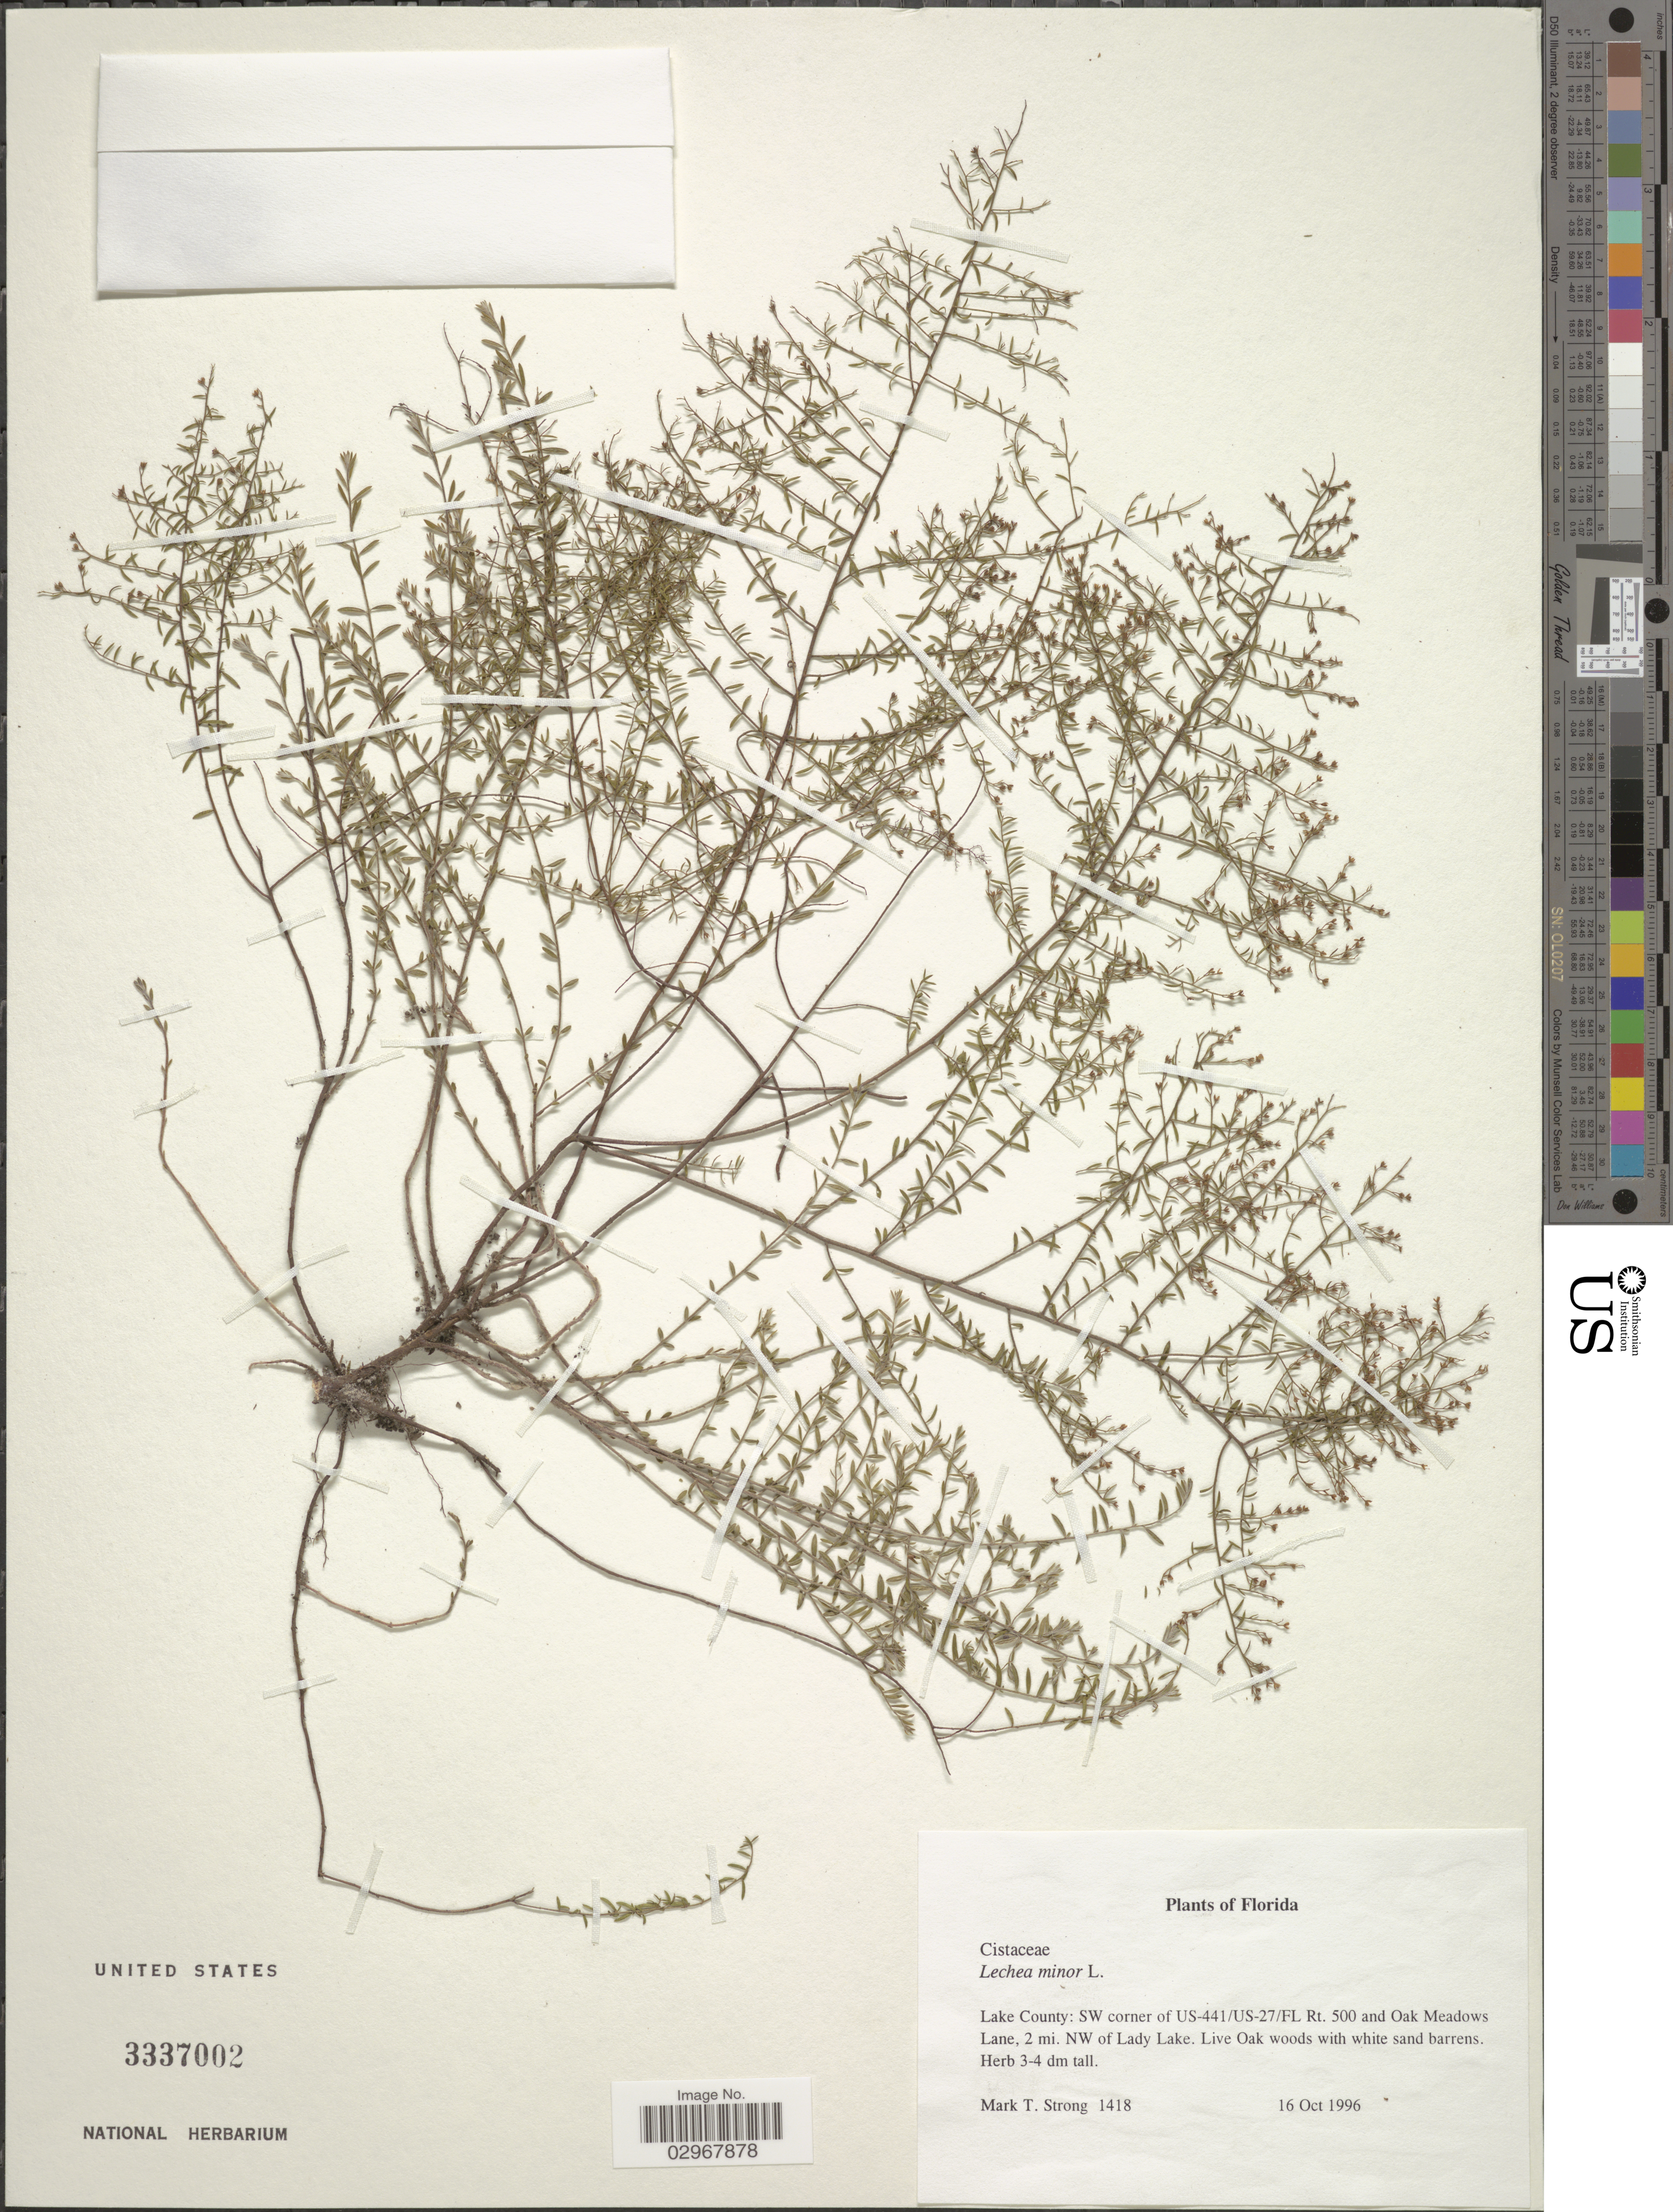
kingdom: Plantae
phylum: Tracheophyta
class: Magnoliopsida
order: Malvales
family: Cistaceae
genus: Lechea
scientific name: Lechea minor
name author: L.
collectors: M. T. Strong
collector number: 1418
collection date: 1996-10-16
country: United States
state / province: Florida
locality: Lake County: SW corner of US-441/US-27/FL Rt. 500 and Oak Meadows Lane, 2 mi. NW of Lady Lake.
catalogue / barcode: US 3337002